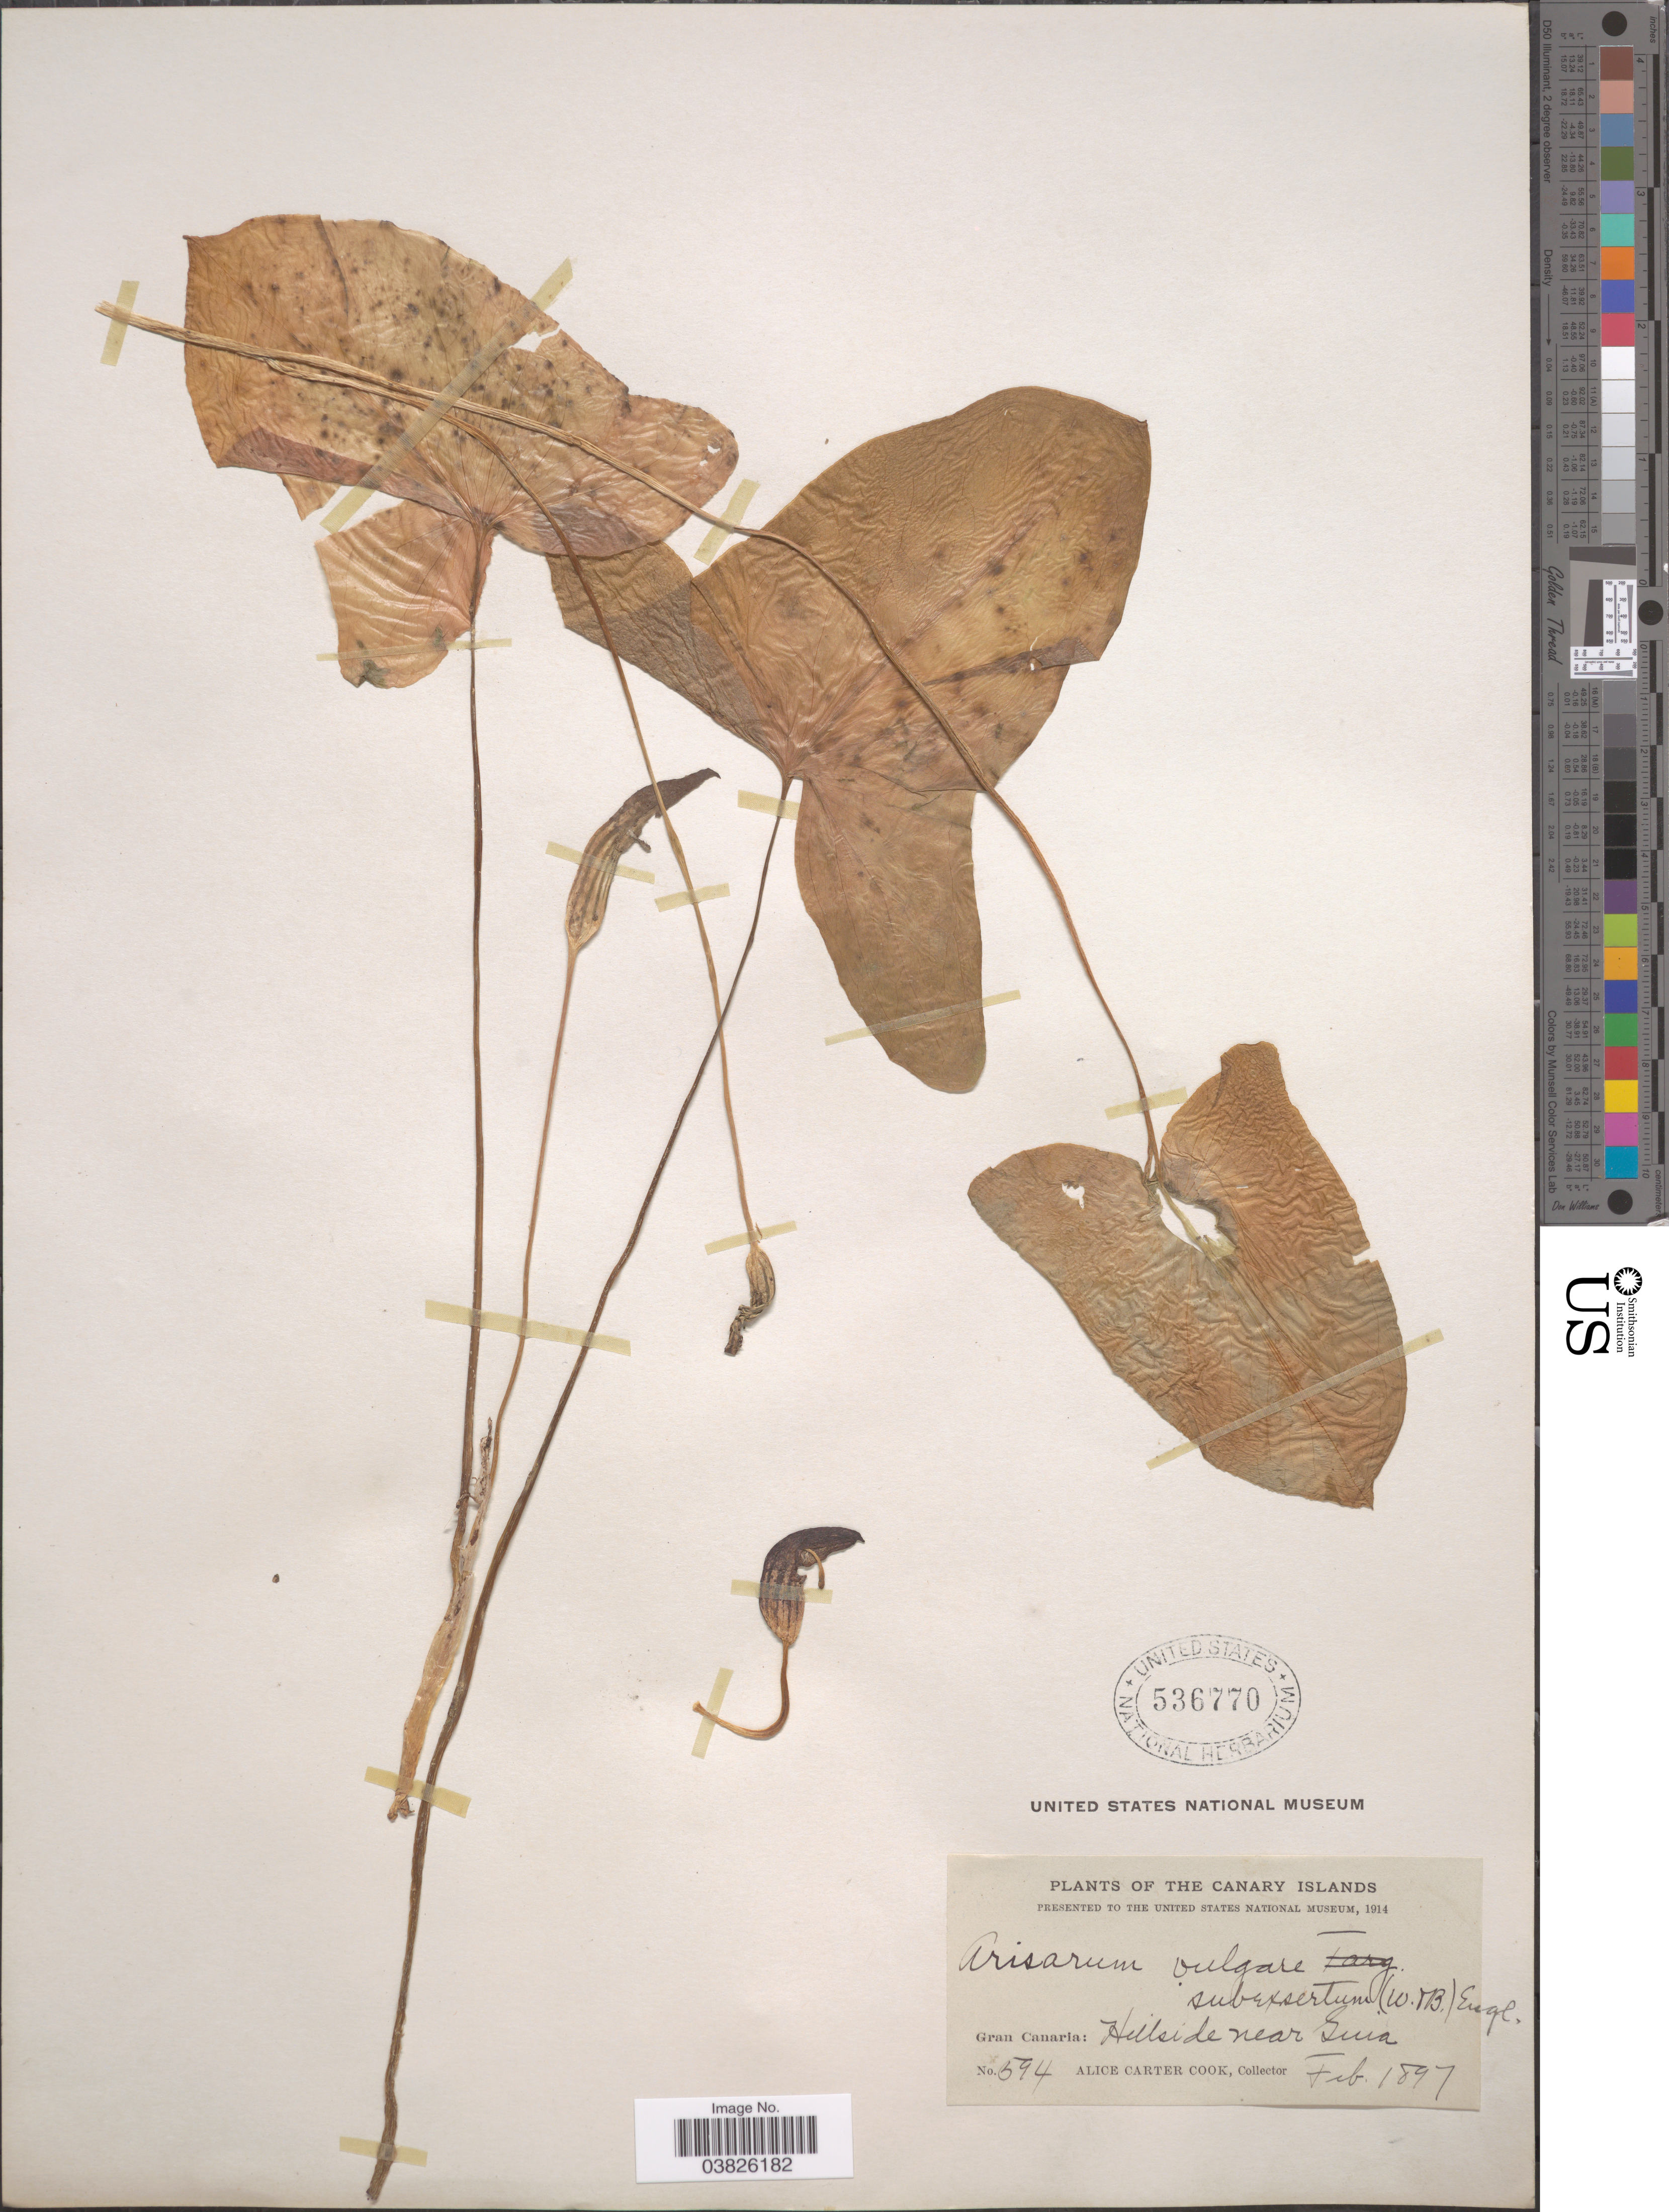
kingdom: Plantae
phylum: Tracheophyta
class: Liliopsida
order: Alismatales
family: Araceae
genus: Arisarum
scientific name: Arisarum vulgare subsp. subexertum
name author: (Webb & Berthel.) G. Kunkel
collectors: Alice C. Cook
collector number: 594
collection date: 1897-02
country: Spain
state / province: Canarias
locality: The Canary Islands. Gran Canaria: Hillside near Guia.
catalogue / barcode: US 536770